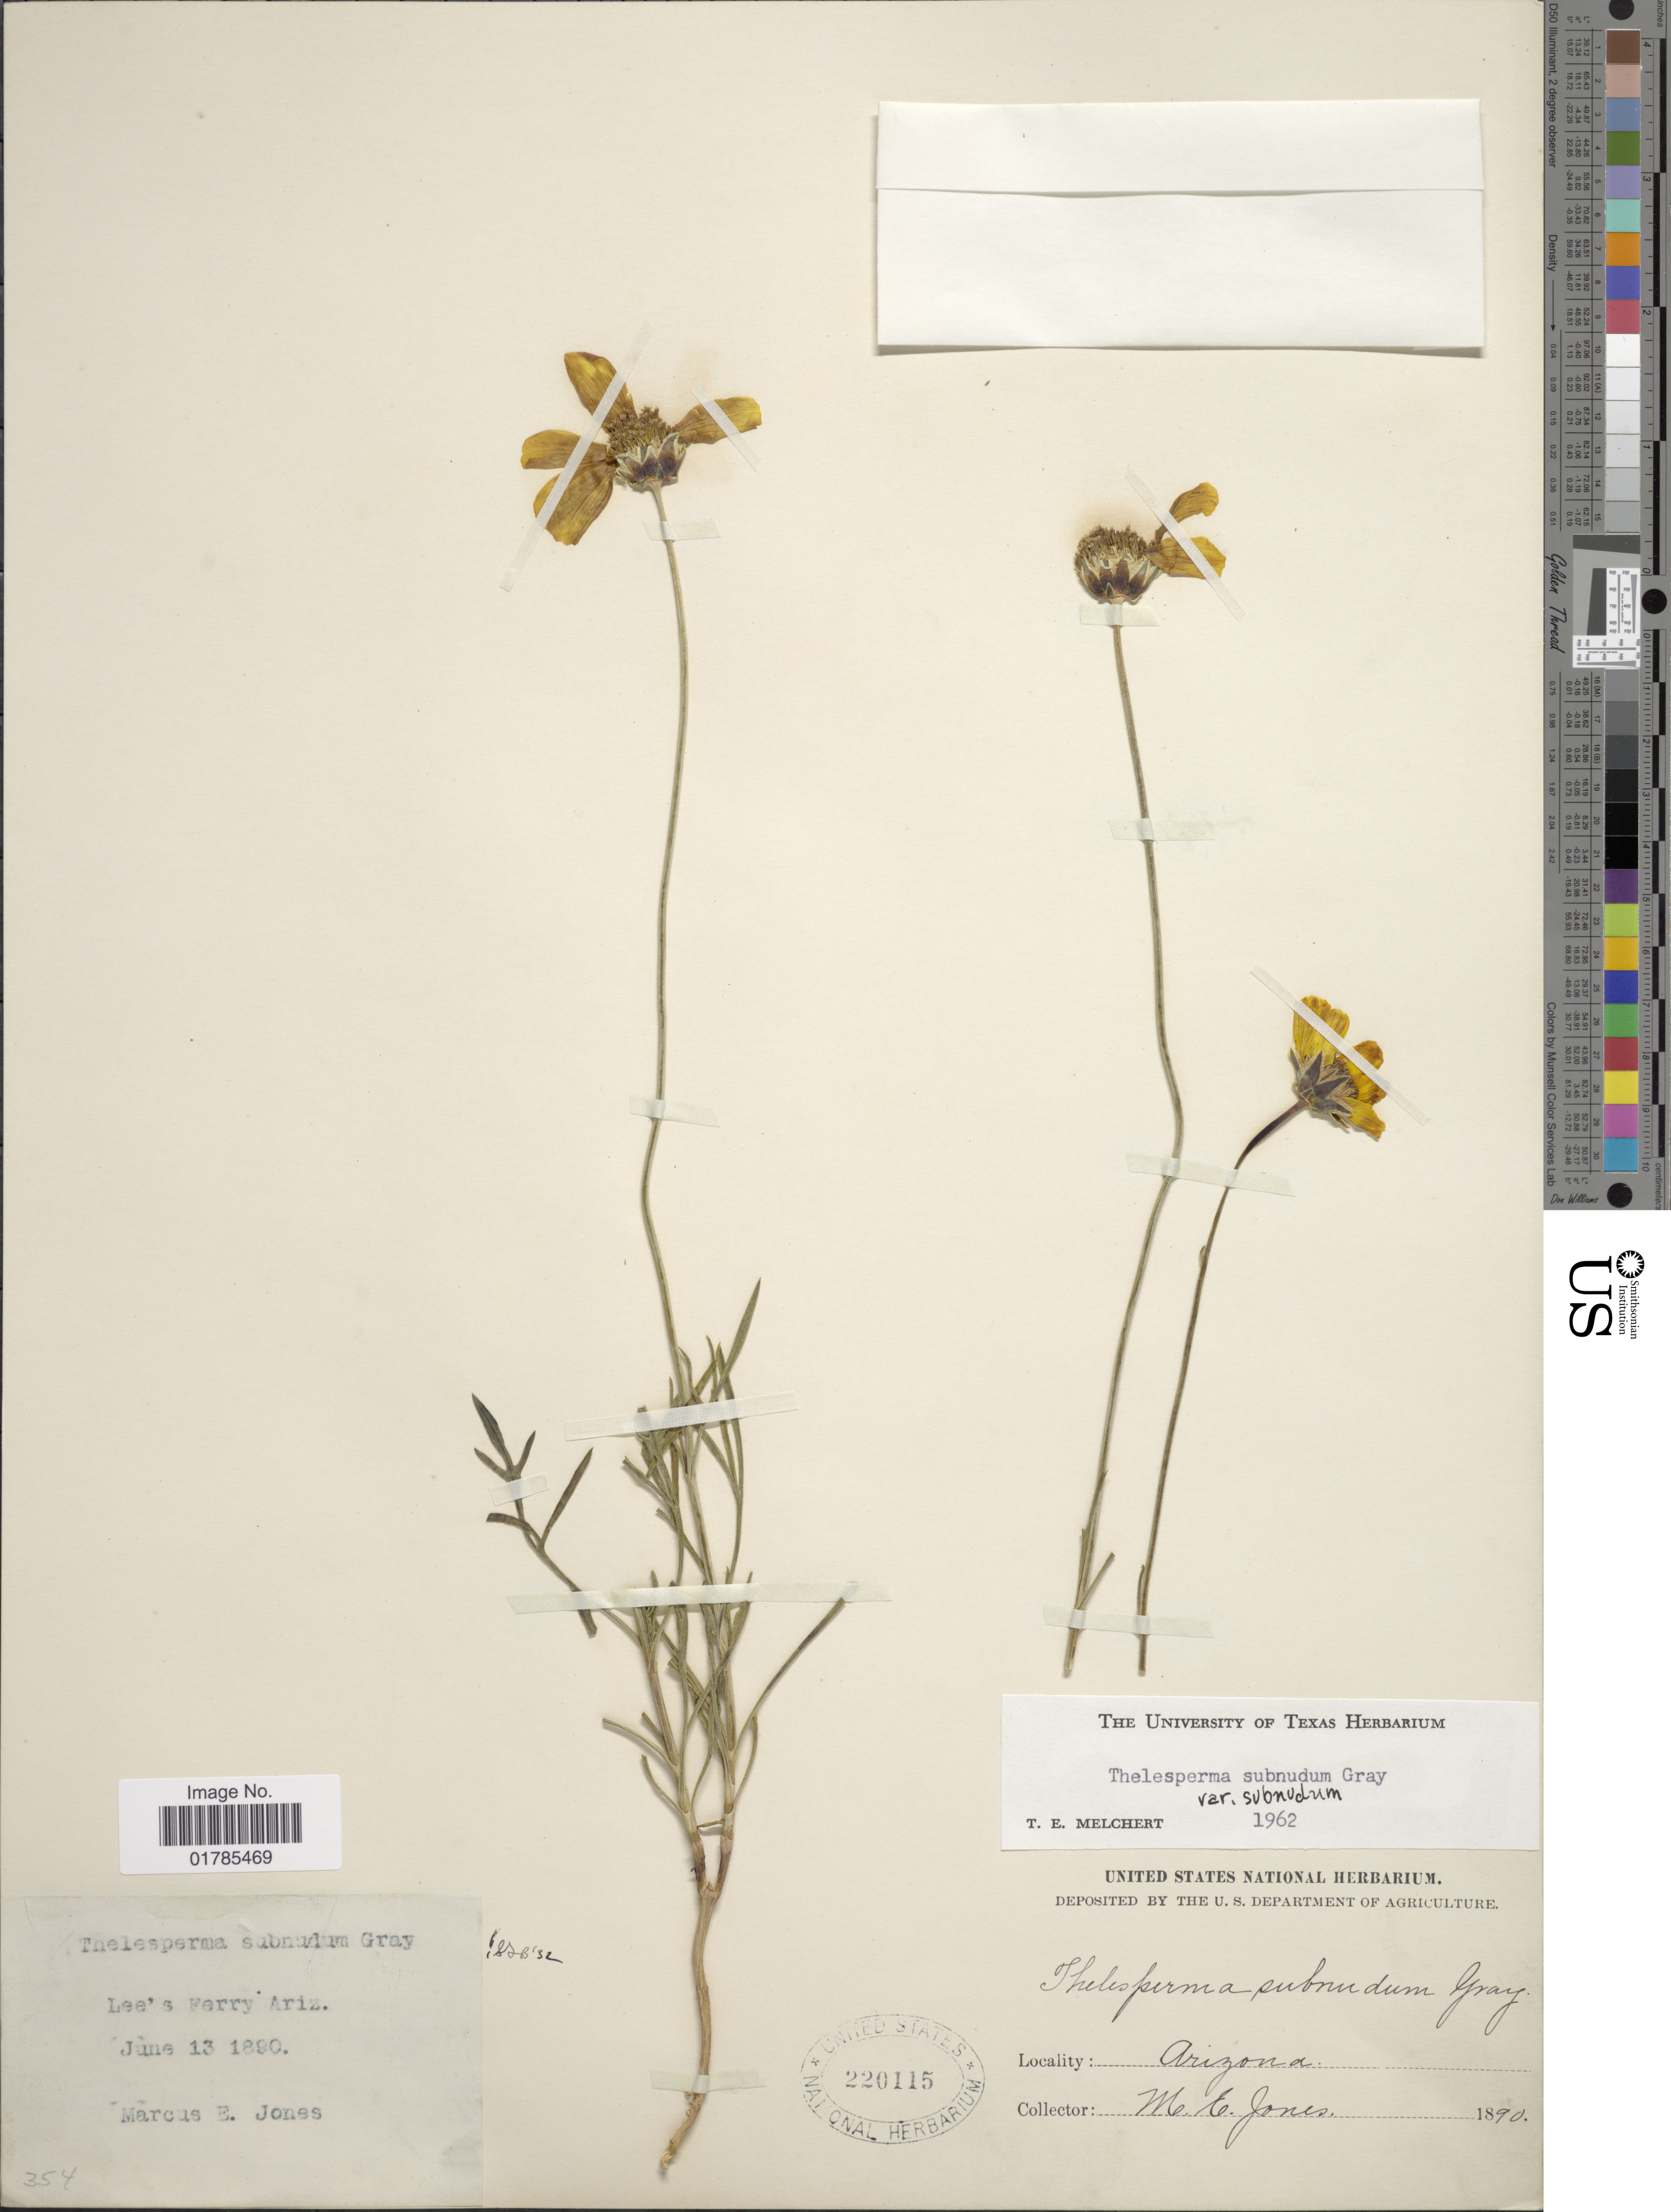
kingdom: Plantae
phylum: Tracheophyta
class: Magnoliopsida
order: Asterales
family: Asteraceae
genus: Thelesperma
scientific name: Thelesperma subnudum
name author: A. Gray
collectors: M. E. Jones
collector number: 354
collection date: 1890-06-13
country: United States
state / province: Arizona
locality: Lee's Ferry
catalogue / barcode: US 220115